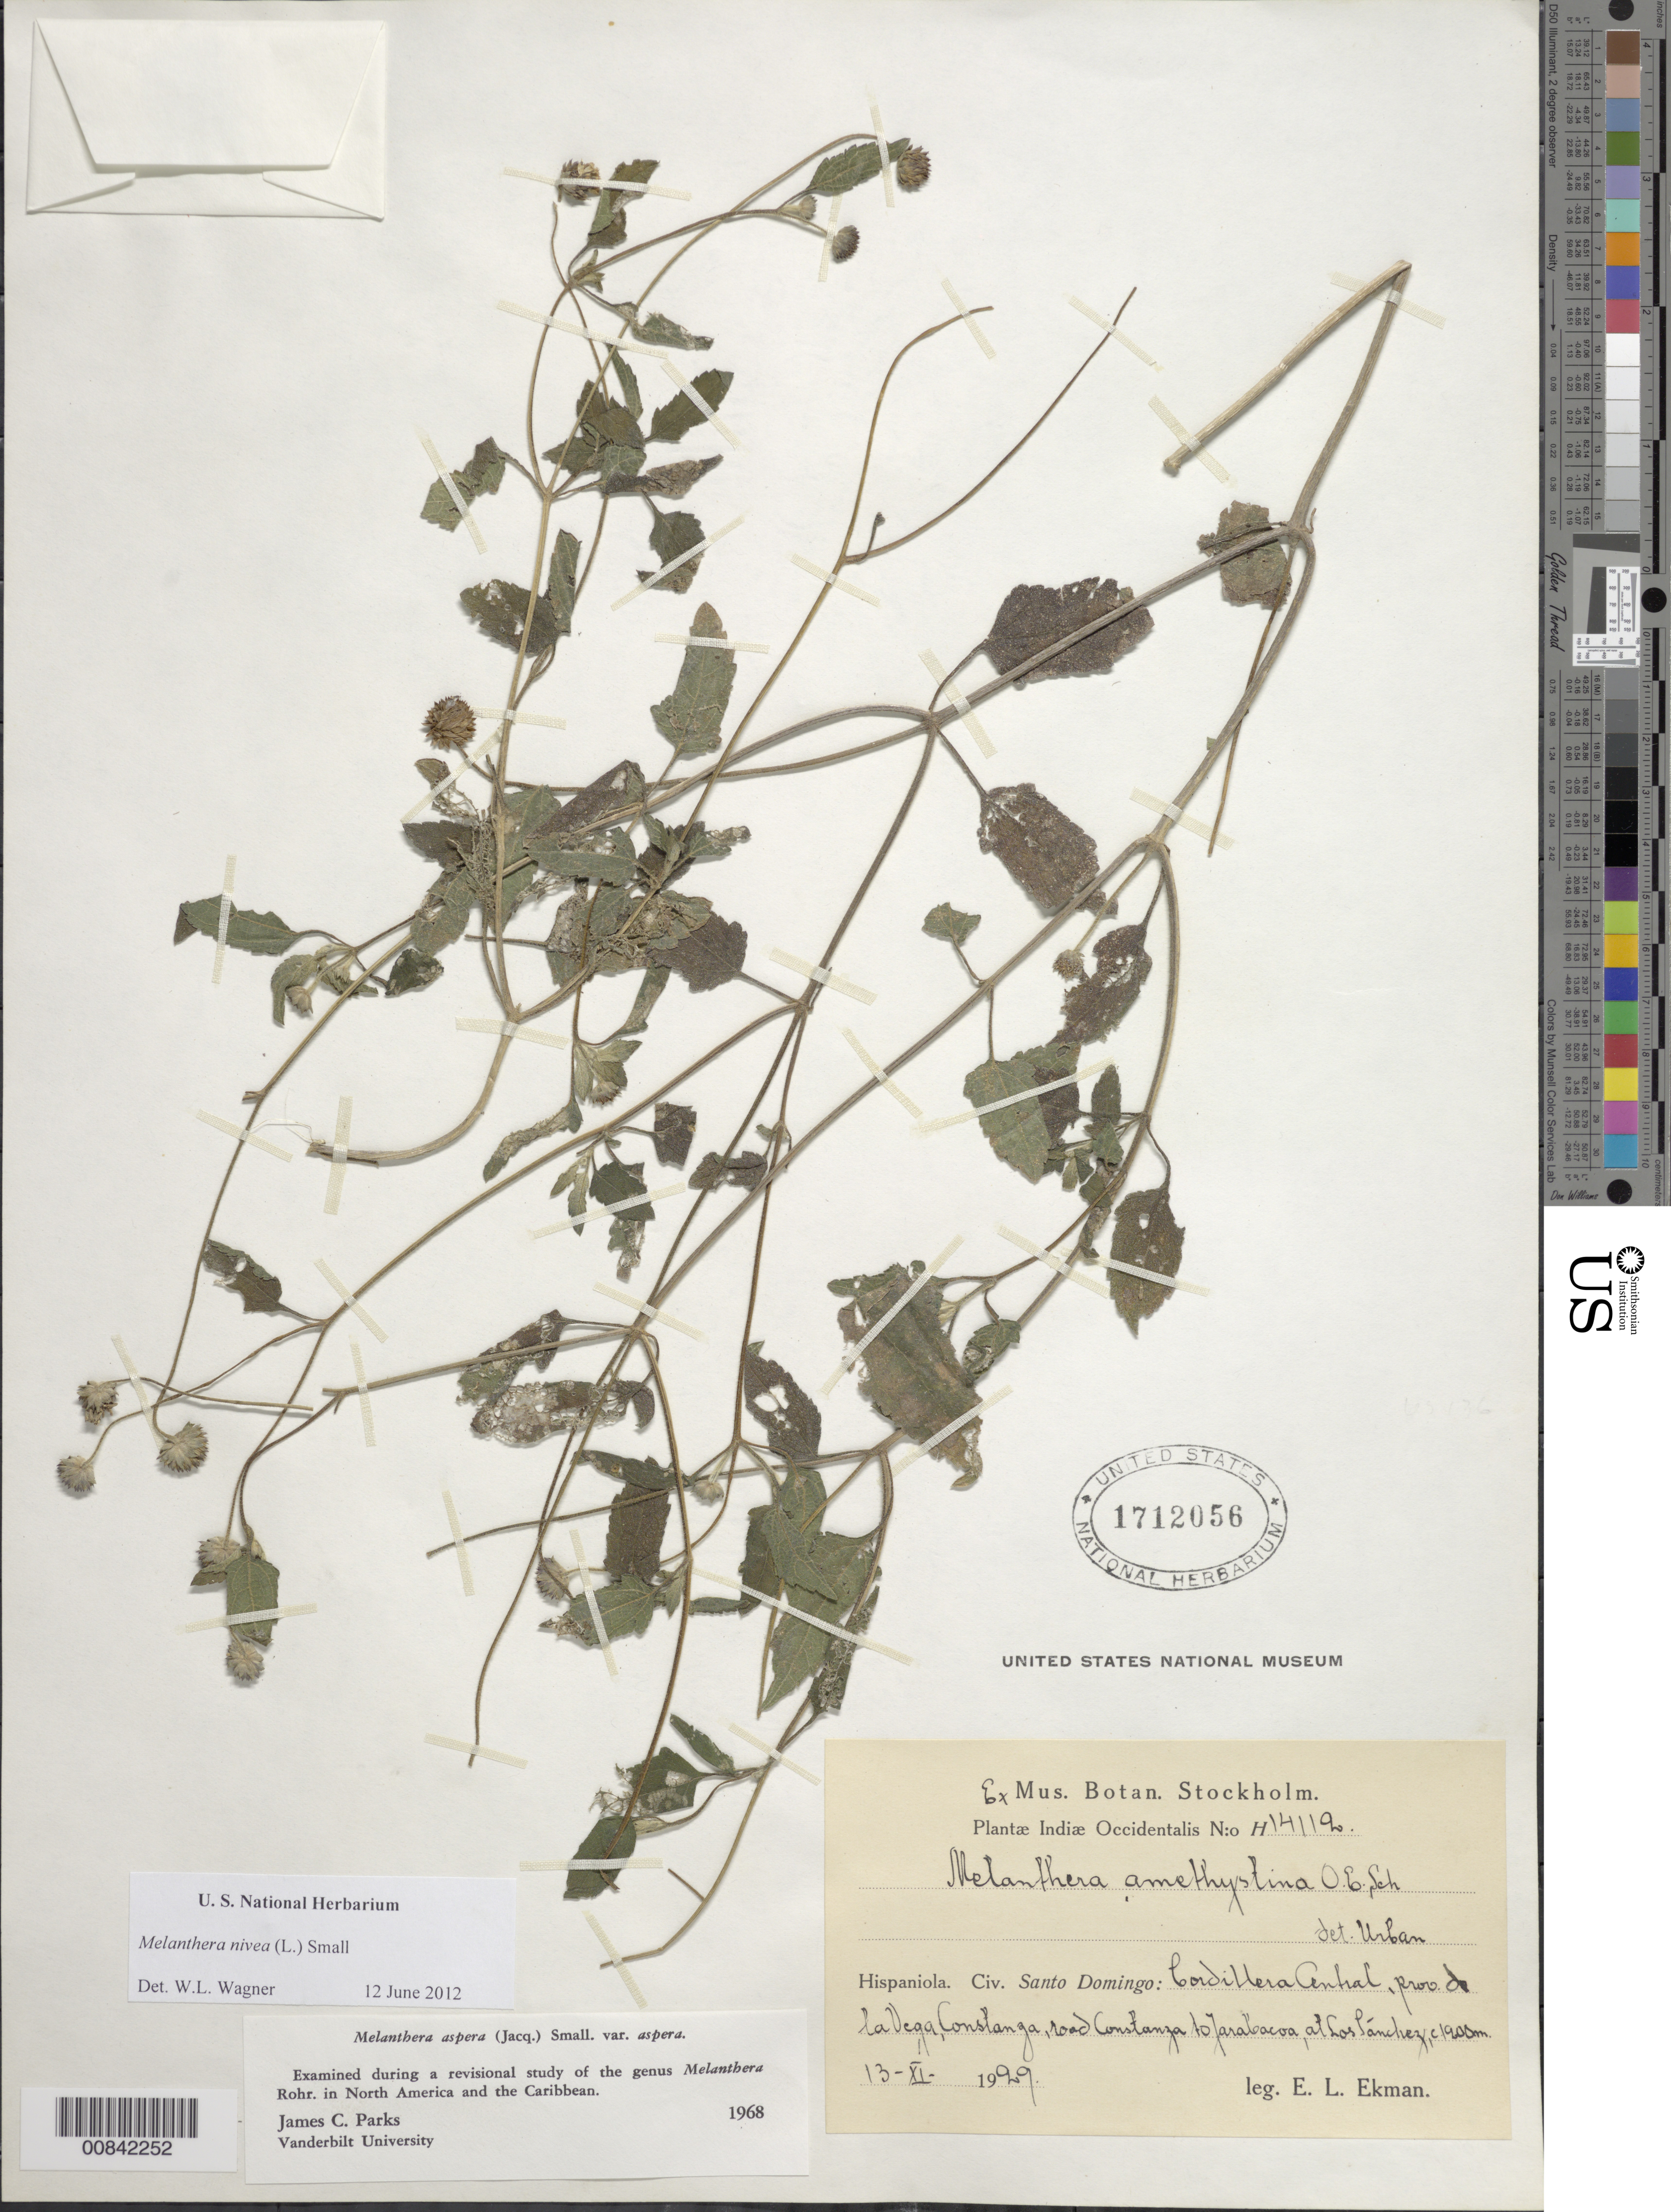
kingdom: Plantae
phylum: Tracheophyta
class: Magnoliopsida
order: Asterales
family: Asteraceae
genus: Melanthera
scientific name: Melanthera nivea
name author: (L.) Small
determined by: Parks, J. C.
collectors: E. L. Ekman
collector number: H 14112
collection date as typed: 13 Nov 1929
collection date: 1929-11-13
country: Dominican Republic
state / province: La Vega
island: Hispaniola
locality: Cordillera Central, Constanza, road Constanza to Jarabacoa, at Los Sánchez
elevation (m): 1200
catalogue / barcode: US 1712056